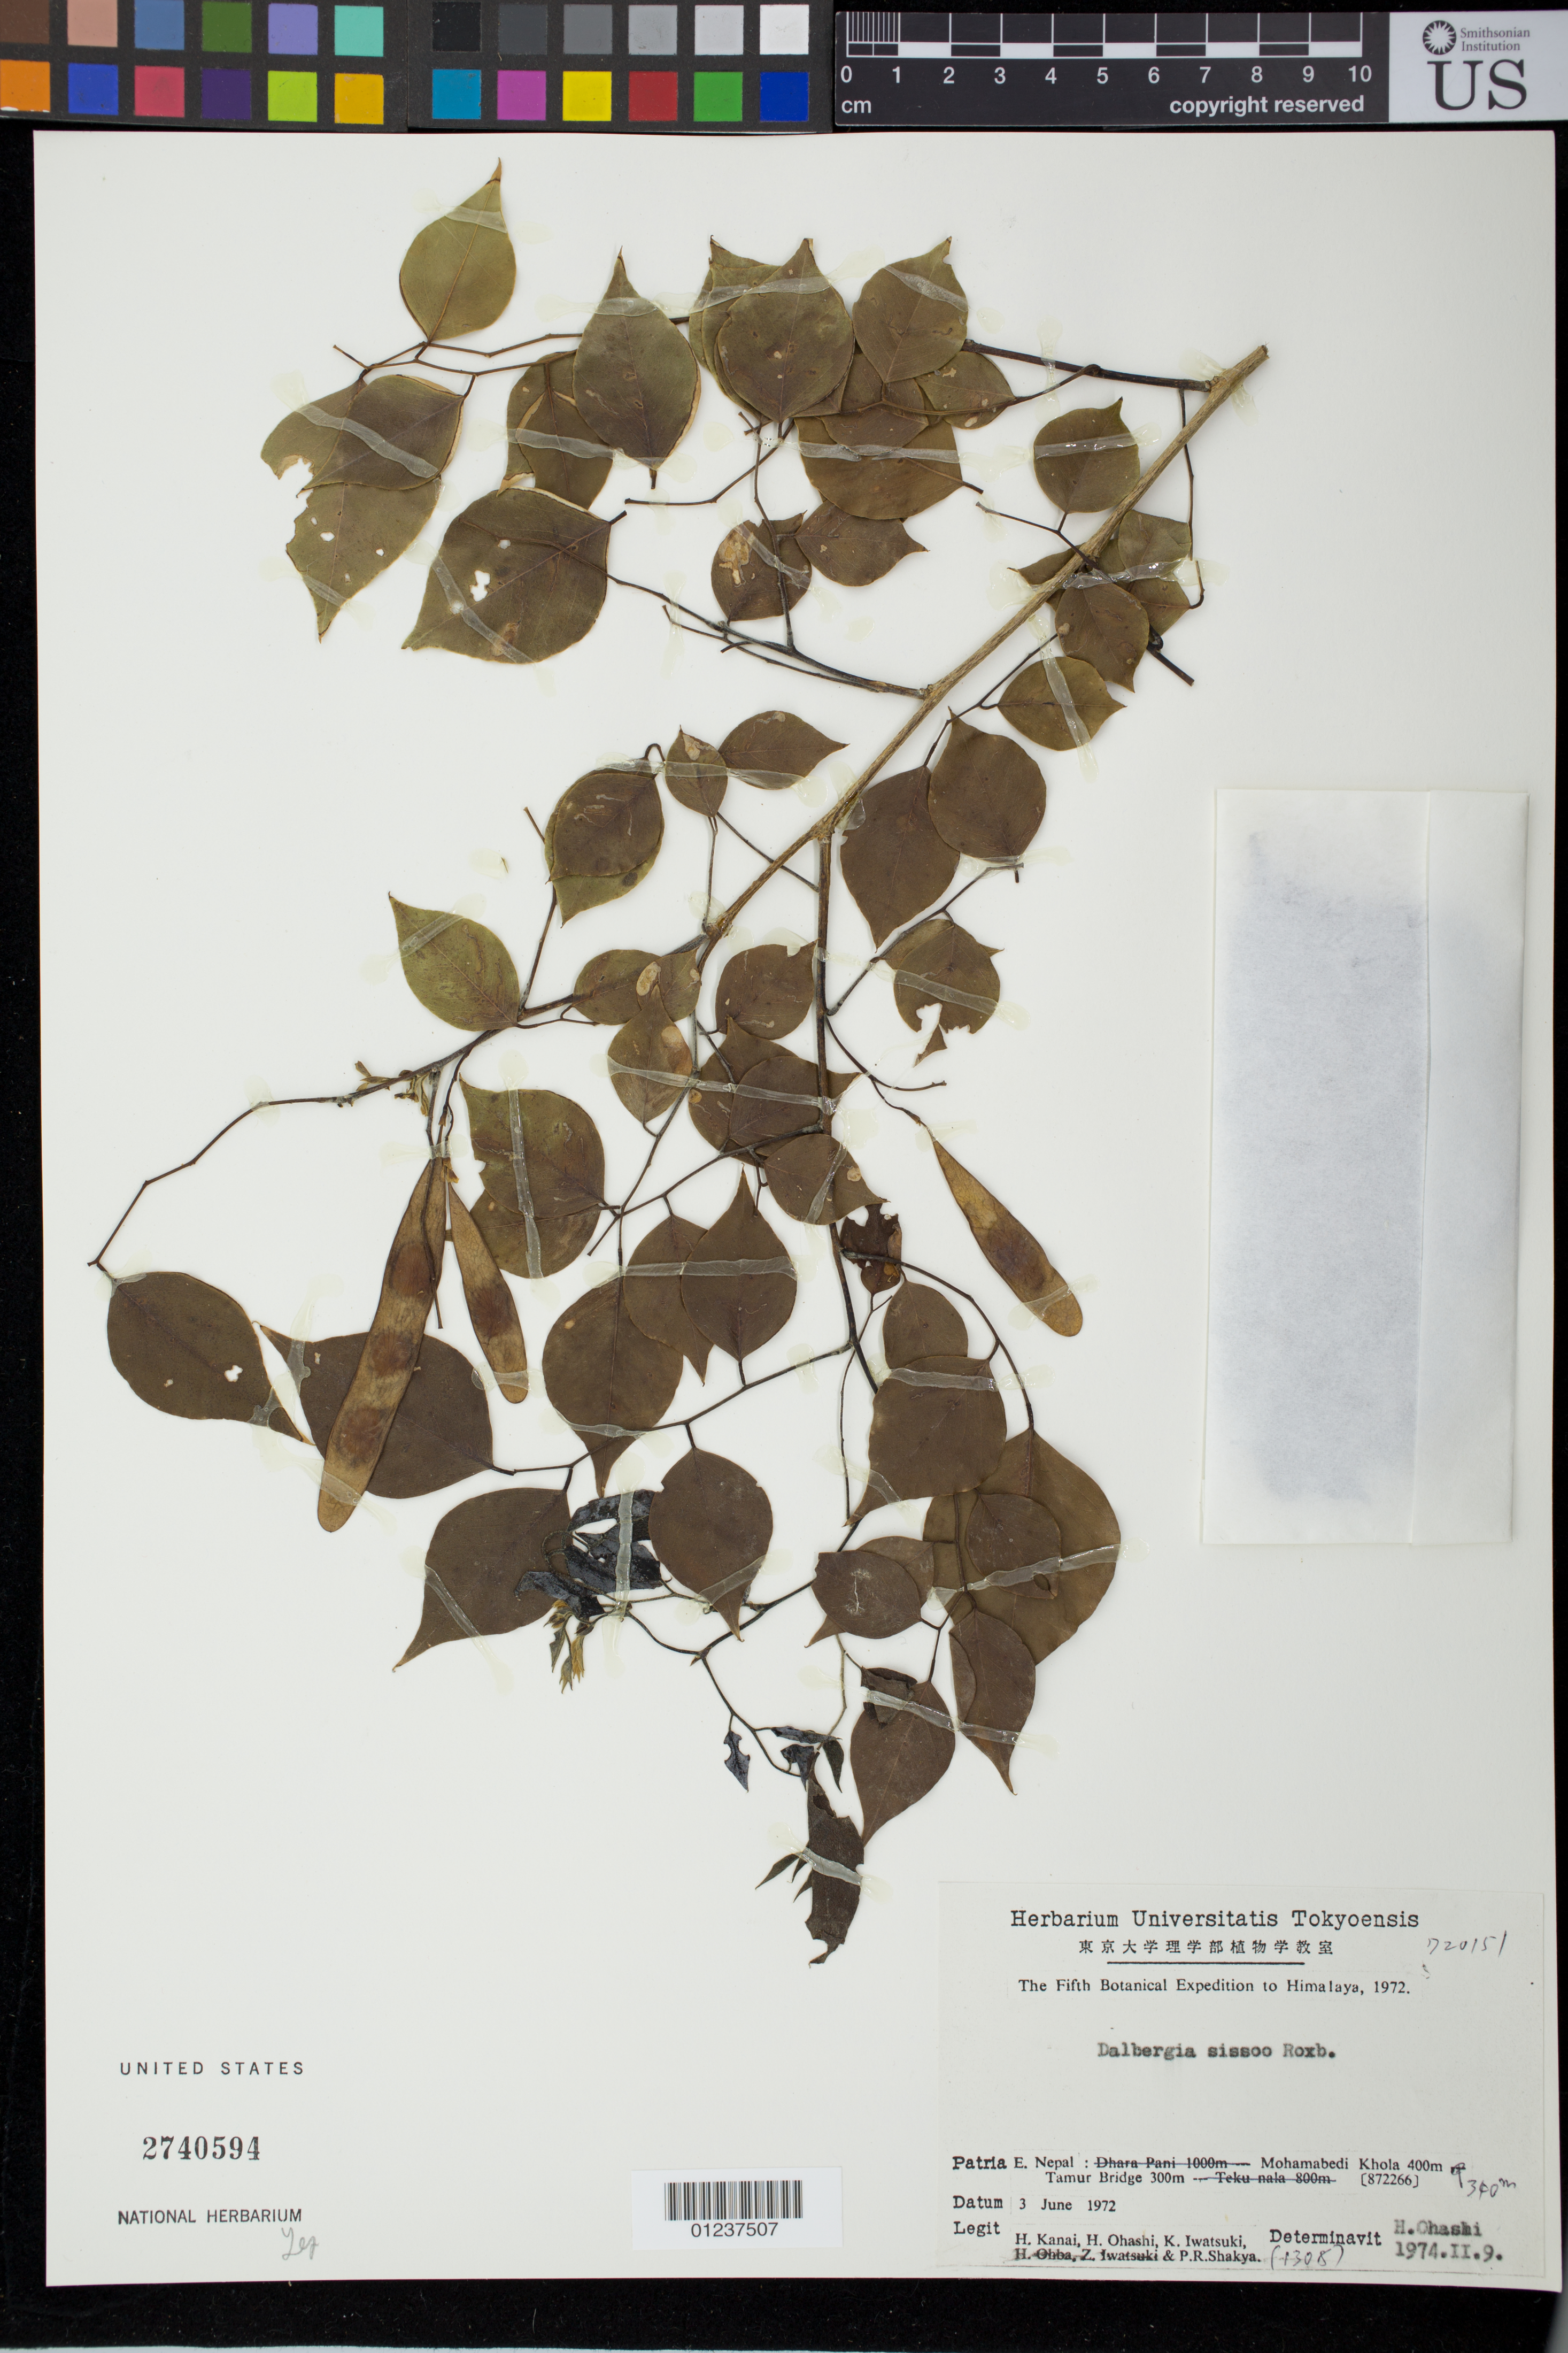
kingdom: Plantae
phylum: Tracheophyta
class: Magnoliopsida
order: Fabales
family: Fabaceae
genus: Dalbergia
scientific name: Dalbergia sissoo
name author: Roxb.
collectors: H. Kanai, H. Ohashi, K. Iwatsuki & P. Shakya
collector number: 720151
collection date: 1972-06-03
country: Nepal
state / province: Eastern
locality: E. Nepal. Mohamabedi Khola, Tamur Bridge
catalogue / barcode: US 2740594